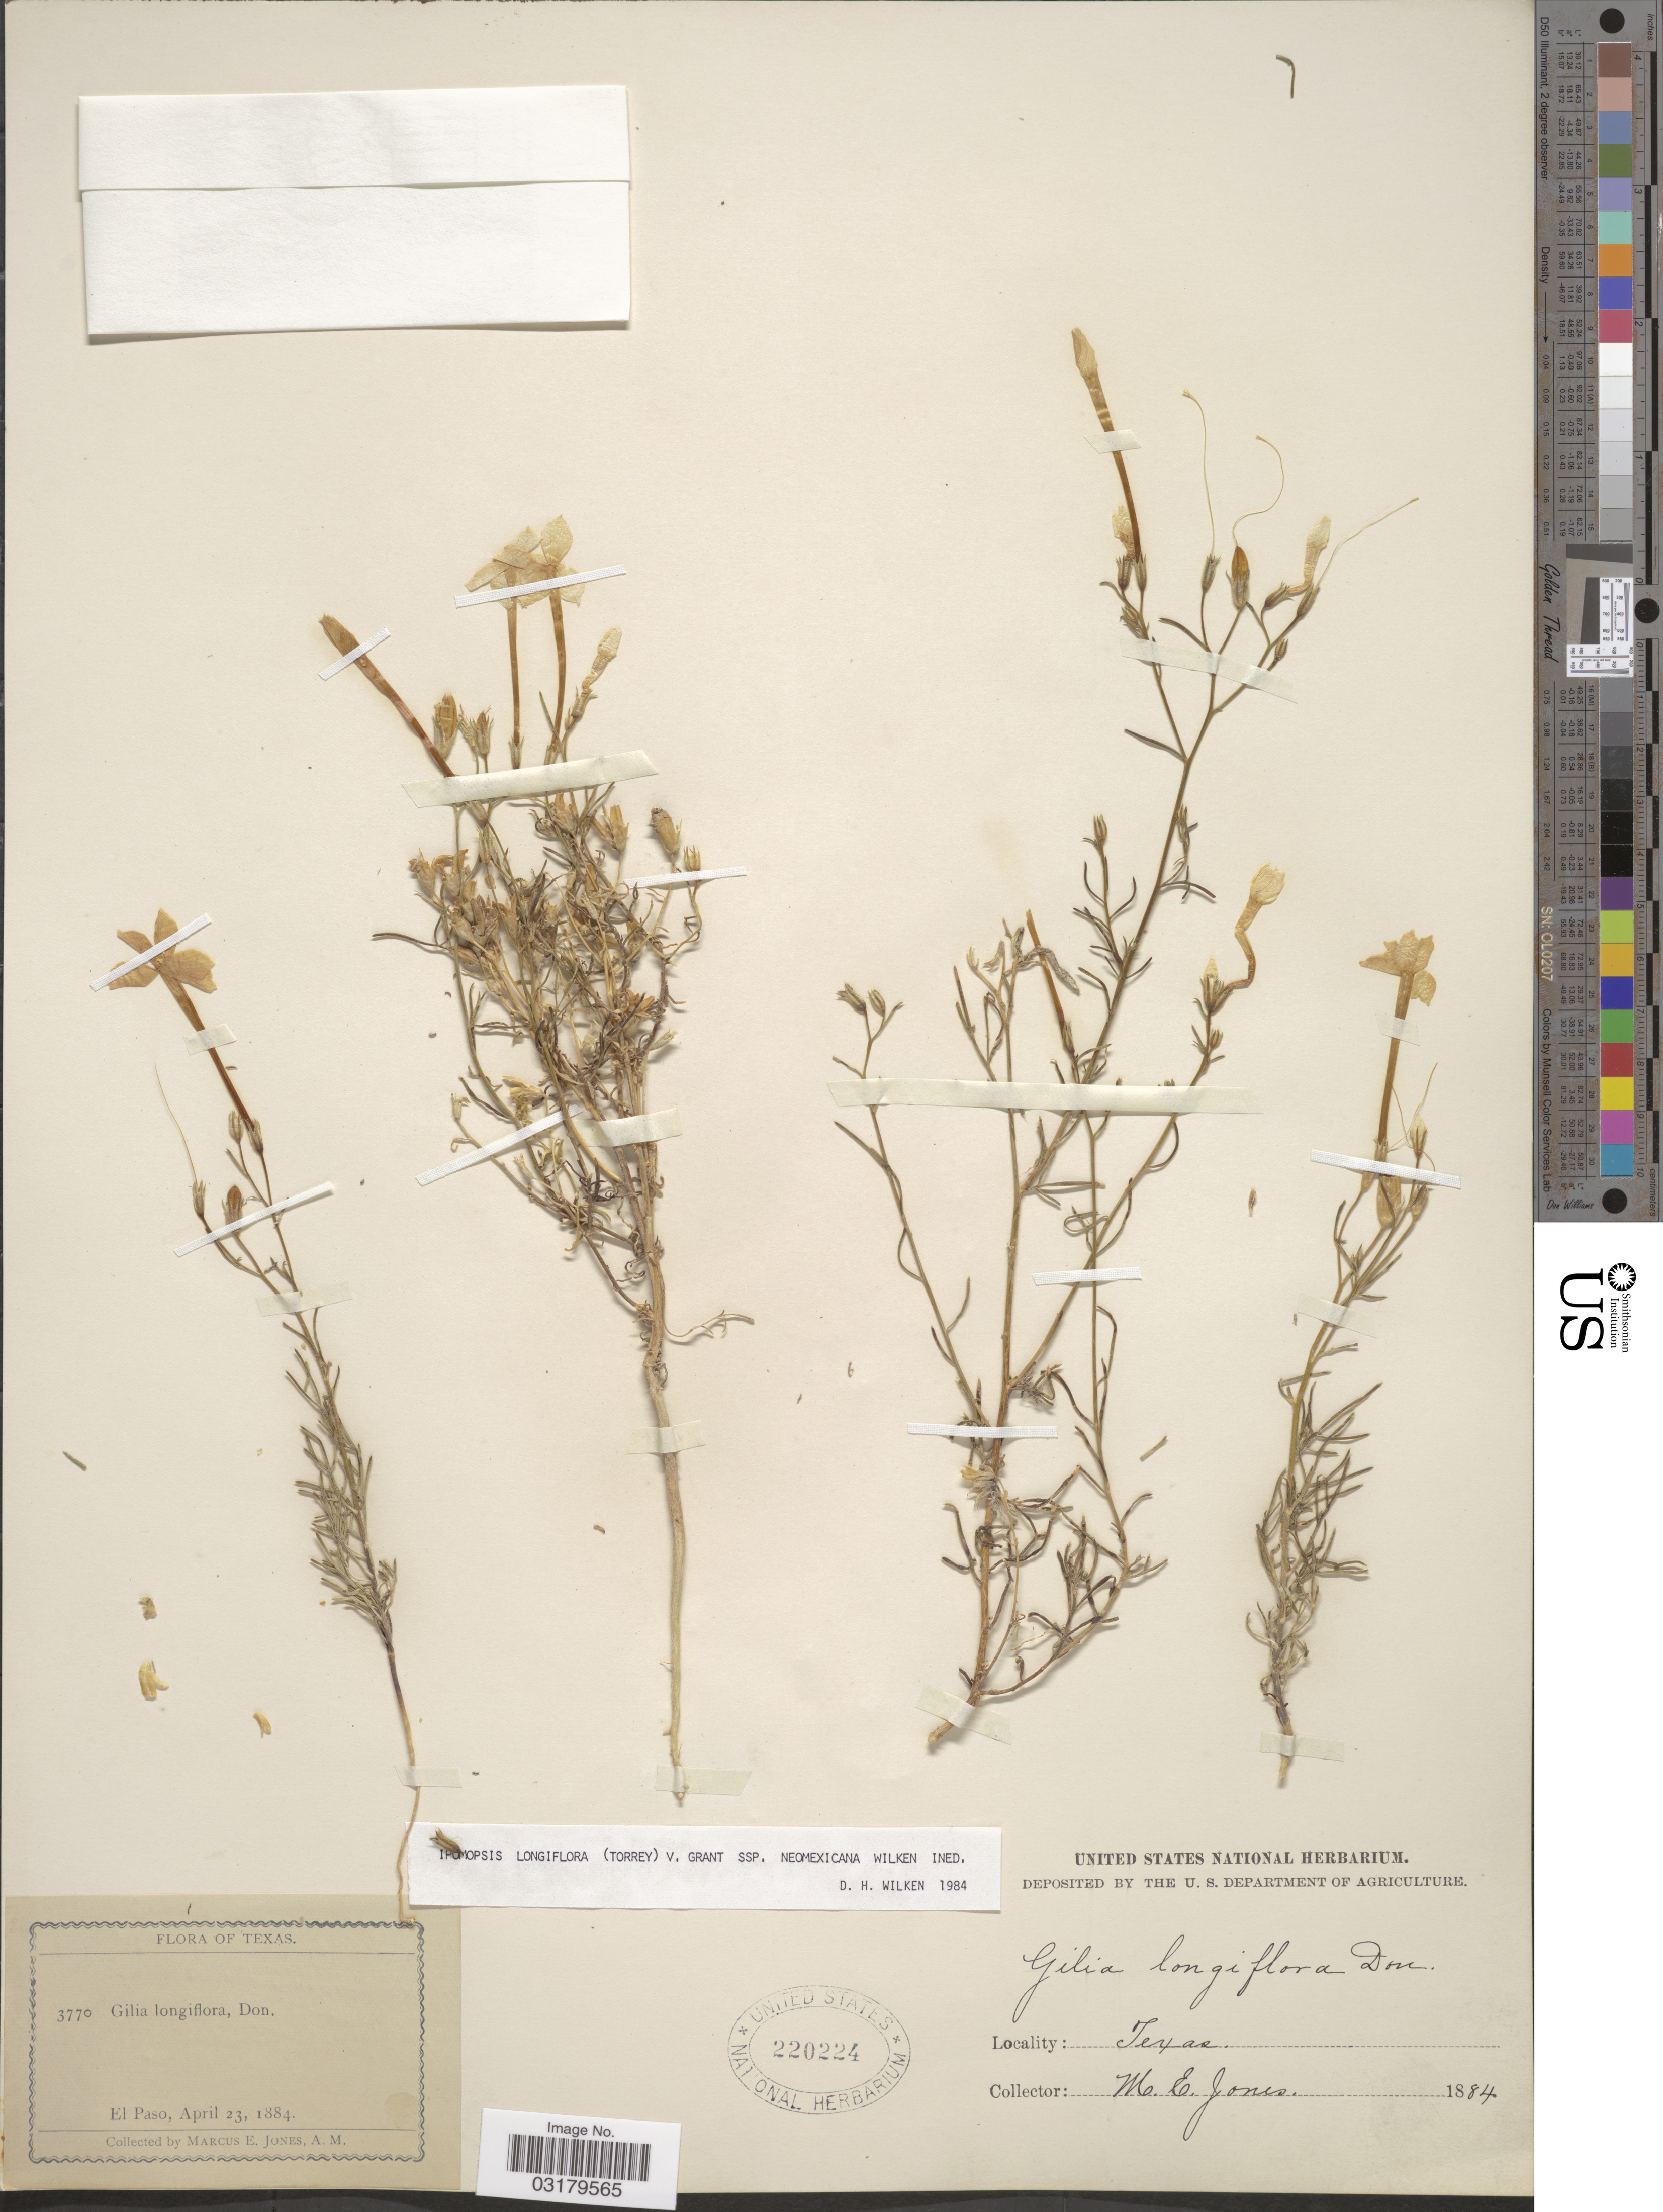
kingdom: Plantae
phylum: Tracheophyta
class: Magnoliopsida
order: Ericales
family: Polemoniaceae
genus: Ipomopsis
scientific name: Ipomopsis longiflora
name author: (Torr.) V.E. Grant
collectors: M. E. Jones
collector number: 3770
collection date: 1884-04-23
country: United States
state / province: Texas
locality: El Paso.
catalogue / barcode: US 220224